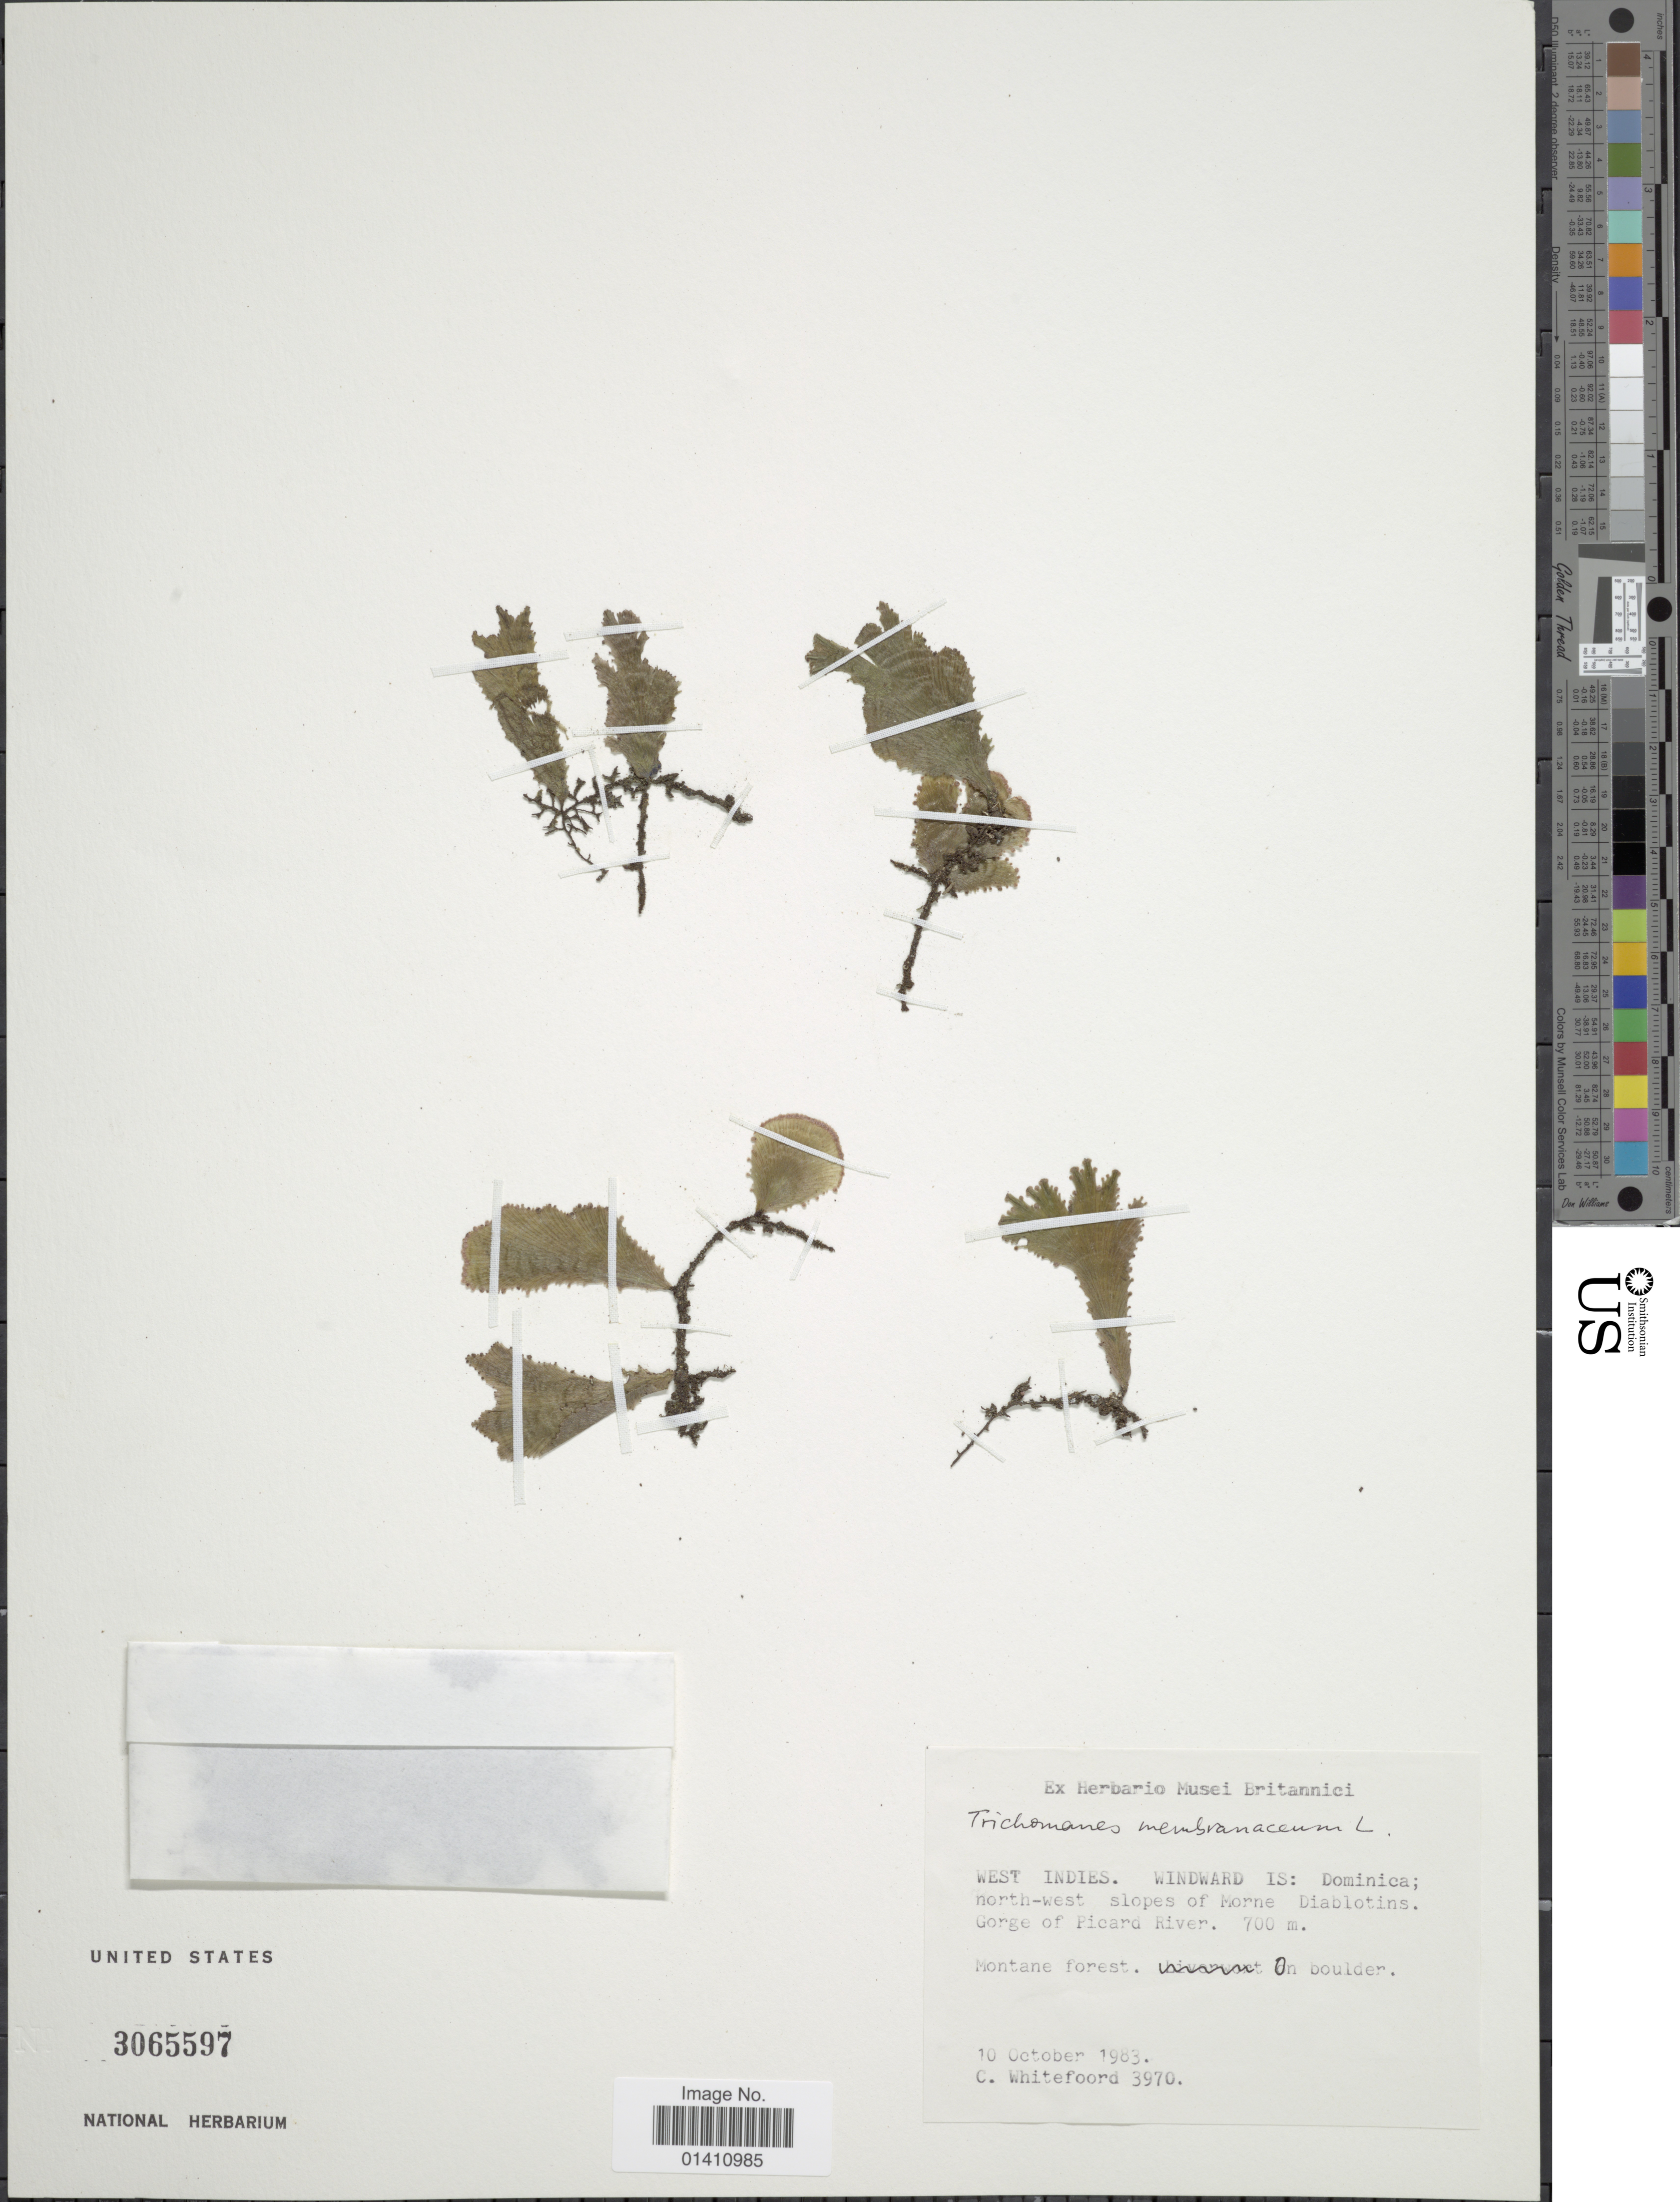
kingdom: Plantae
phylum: Tracheophyta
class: Polypodiopsida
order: Hymenophyllales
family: Hymenophyllaceae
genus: Didymoglossum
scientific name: Didymoglossum membranaceum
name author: (L.) Vareschi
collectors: C. Whitefoord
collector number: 3970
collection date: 1983-10-10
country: Dominica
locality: West Indies. Windward Is: north-west slopes of Morne Diablotins. Gorge of Picard River.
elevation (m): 700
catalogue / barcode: US 3065597